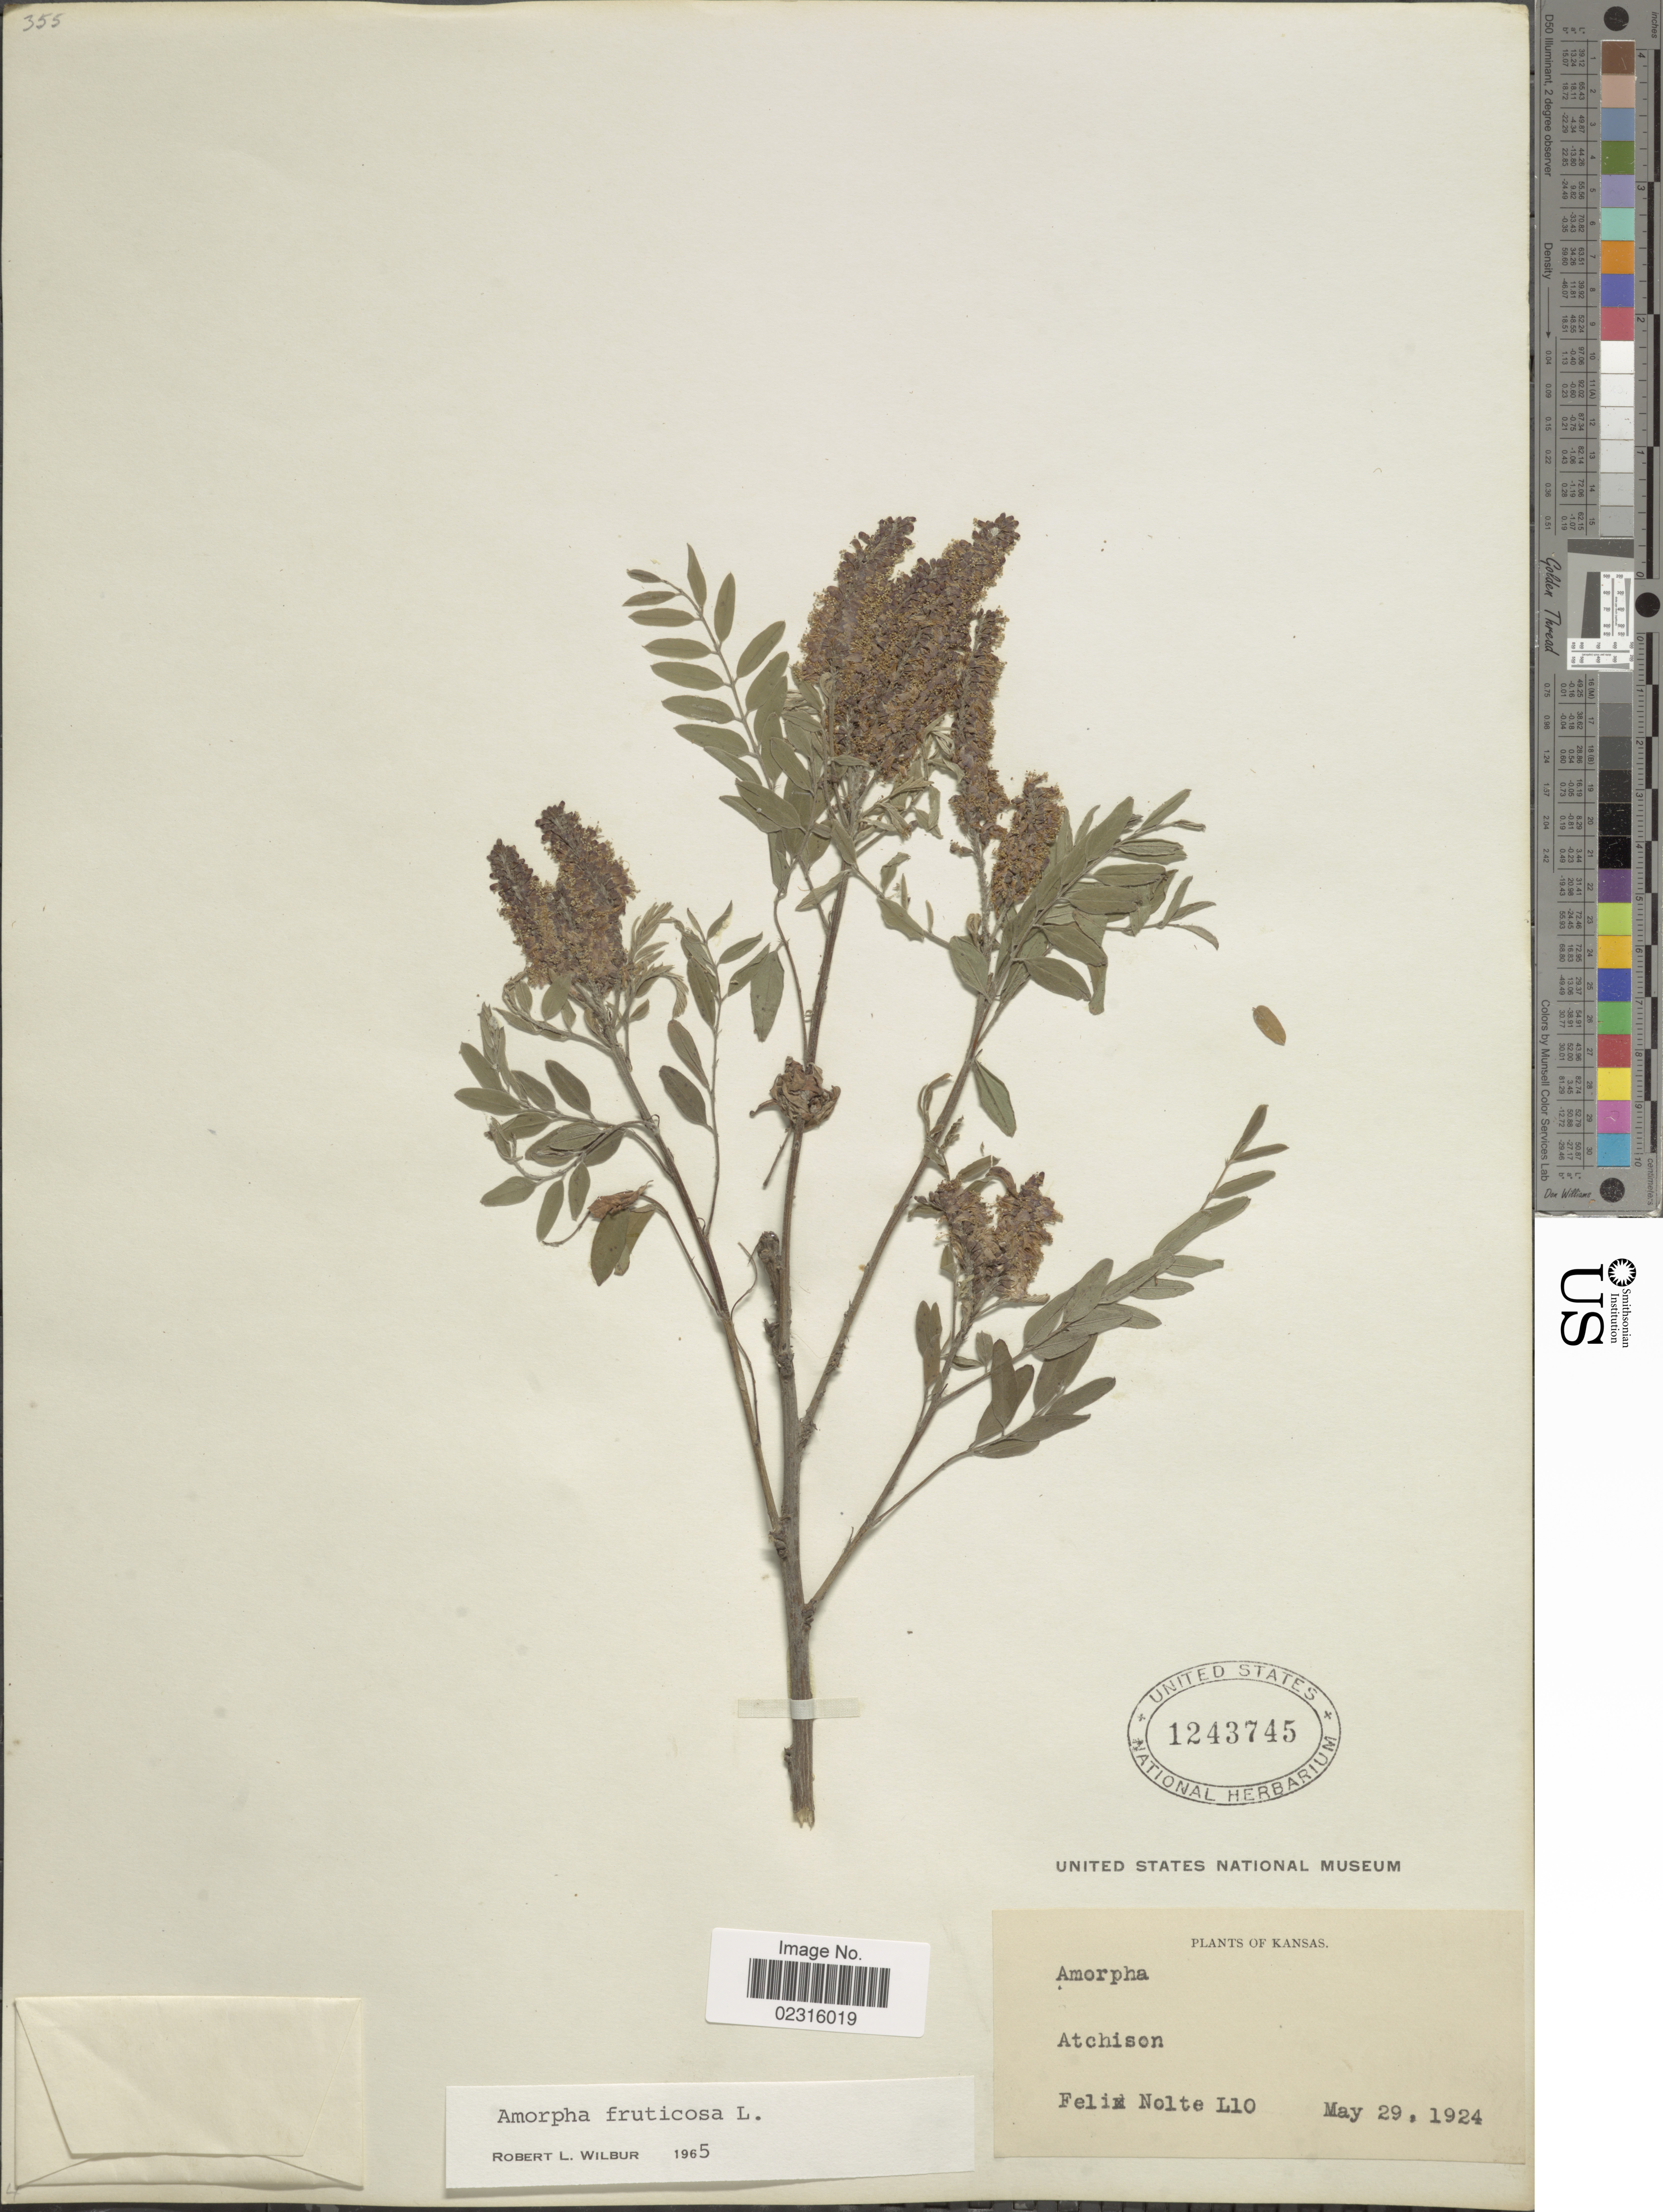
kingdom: Plantae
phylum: Tracheophyta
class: Magnoliopsida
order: Fabales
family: Fabaceae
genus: Amorpha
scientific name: Amorpha fruticosa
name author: L.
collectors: F. Nolte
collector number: L10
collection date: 1924-05-29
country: United States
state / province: Kansas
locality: Atchison.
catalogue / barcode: US 1243745